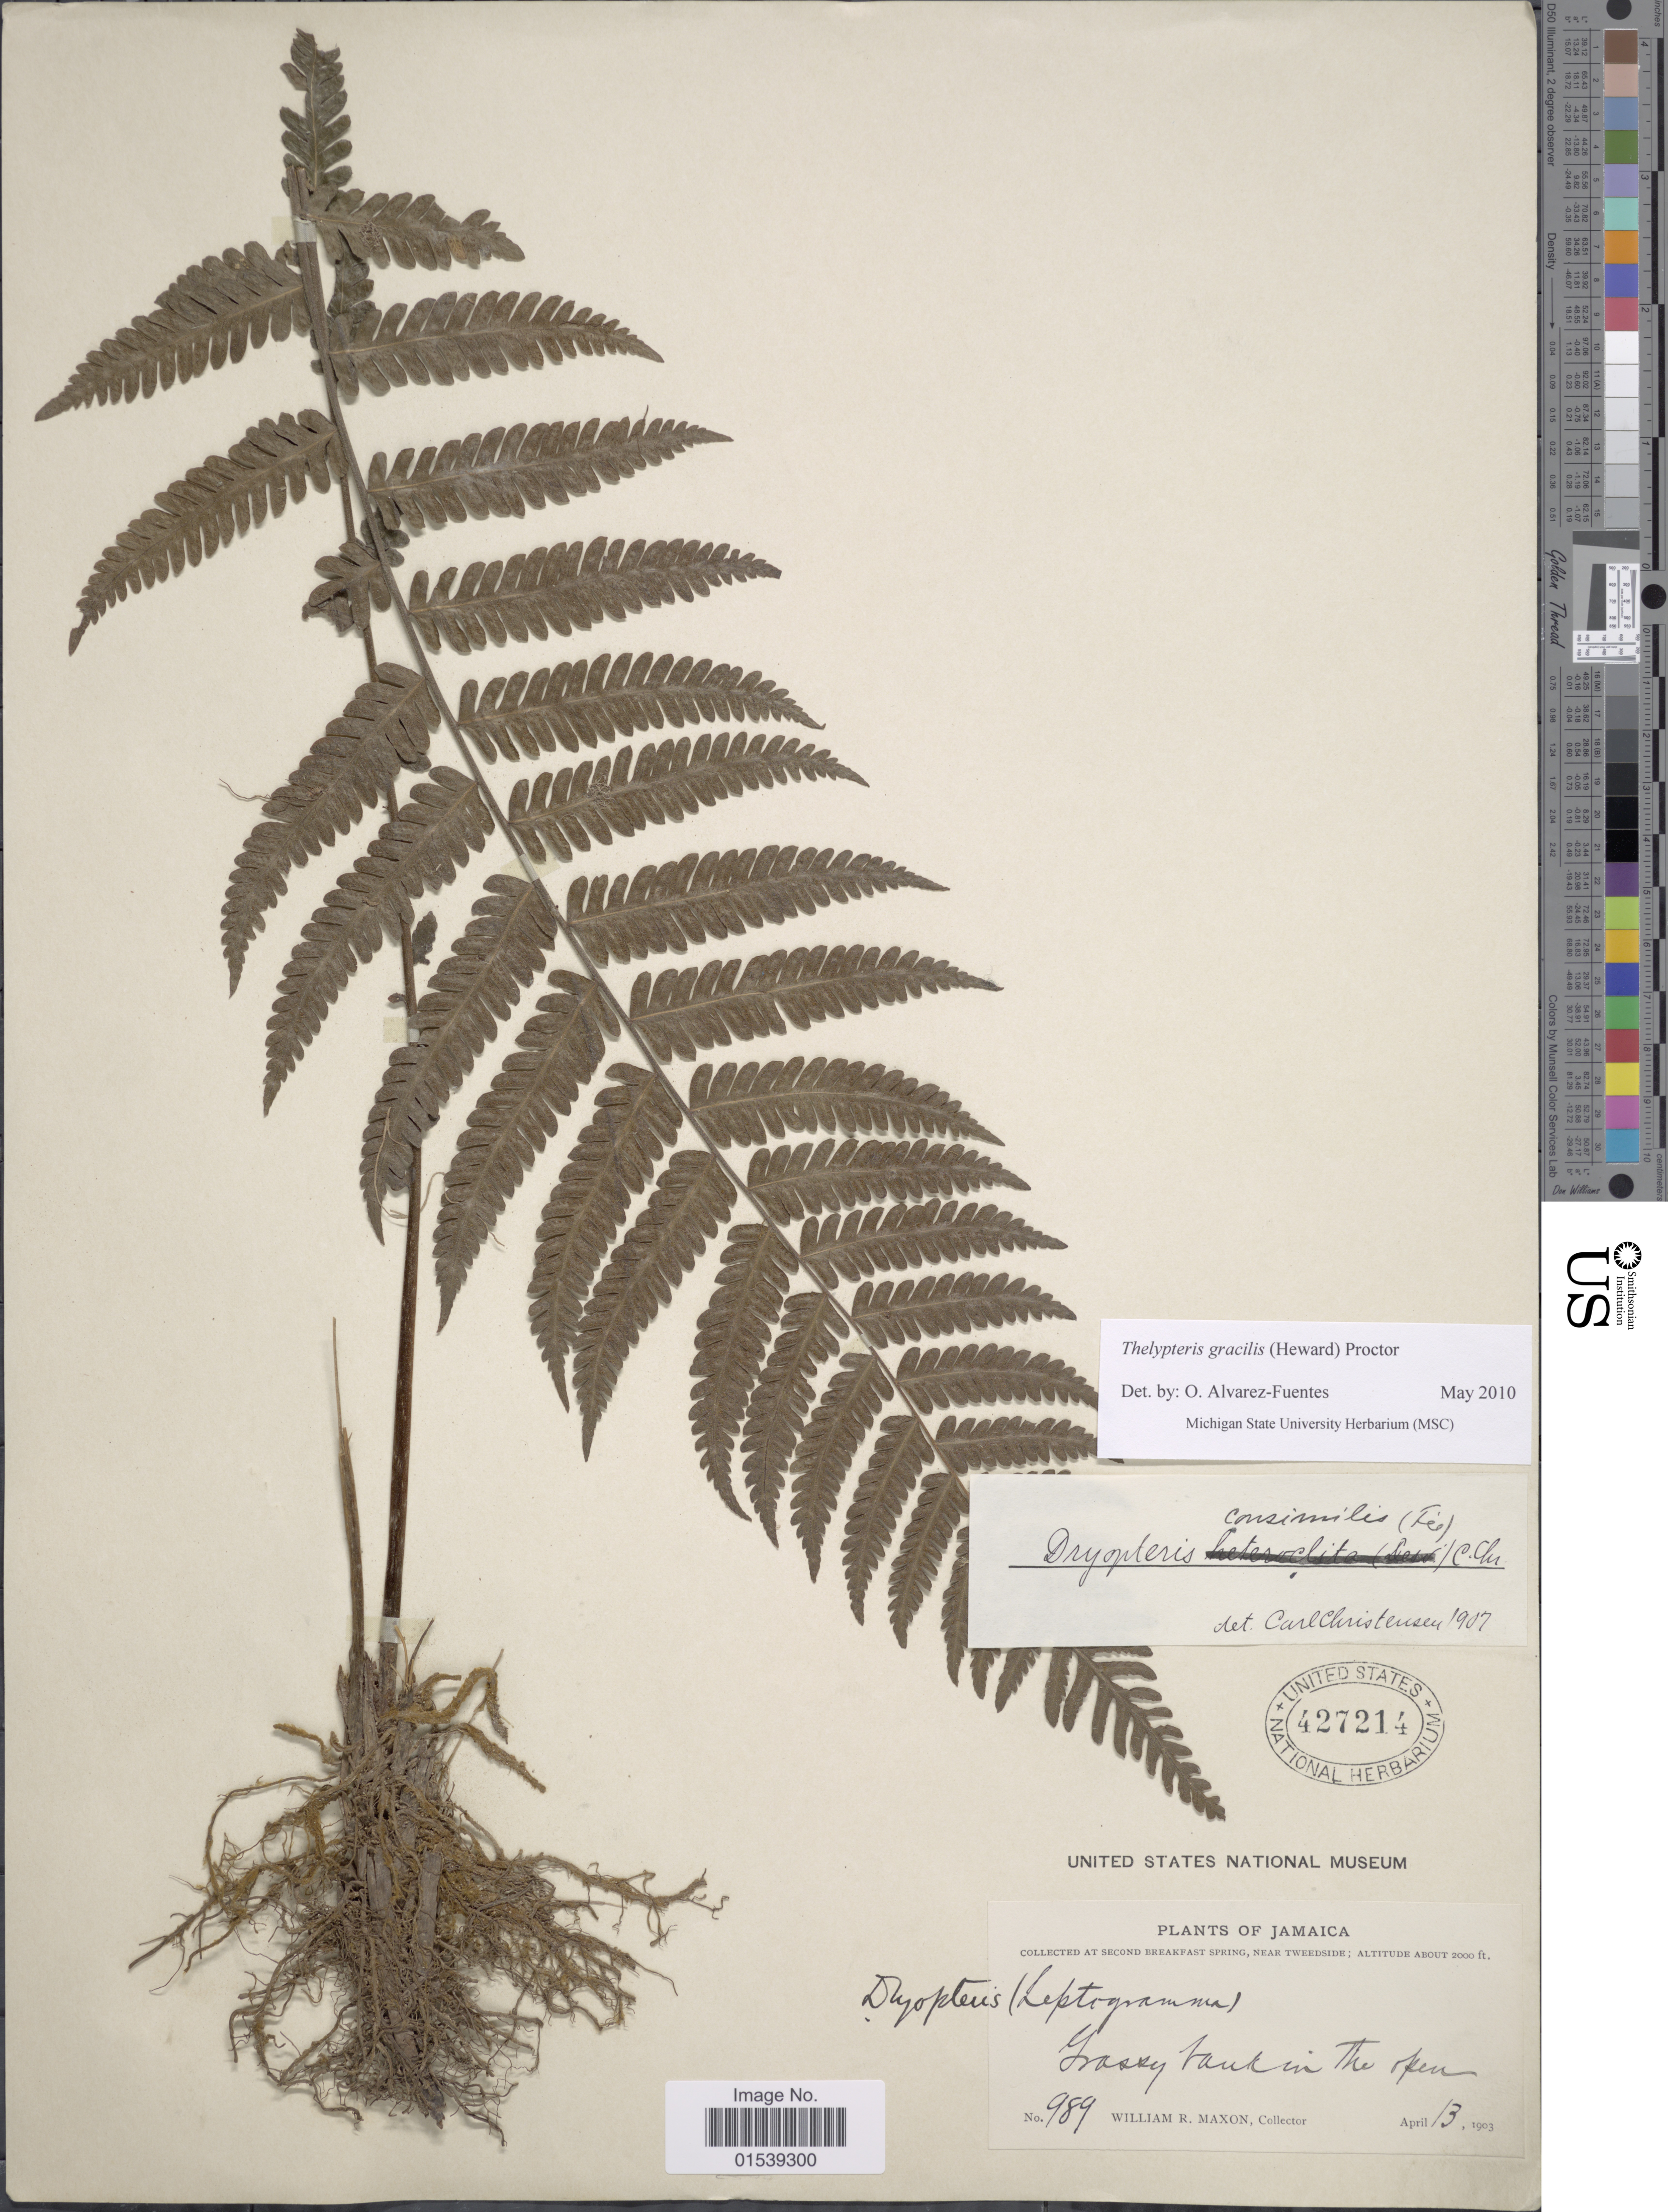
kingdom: Plantae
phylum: Tracheophyta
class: Polypodiopsida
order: Polypodiales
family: Thelypteridaceae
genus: Amauropelta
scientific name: Amauropelta gracilis ined. 2015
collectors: W. R. Maxon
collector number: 989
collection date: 1903-04-13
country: Jamaica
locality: Second Breakfast Spring, near Tweedside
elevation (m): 610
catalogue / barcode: US 427214